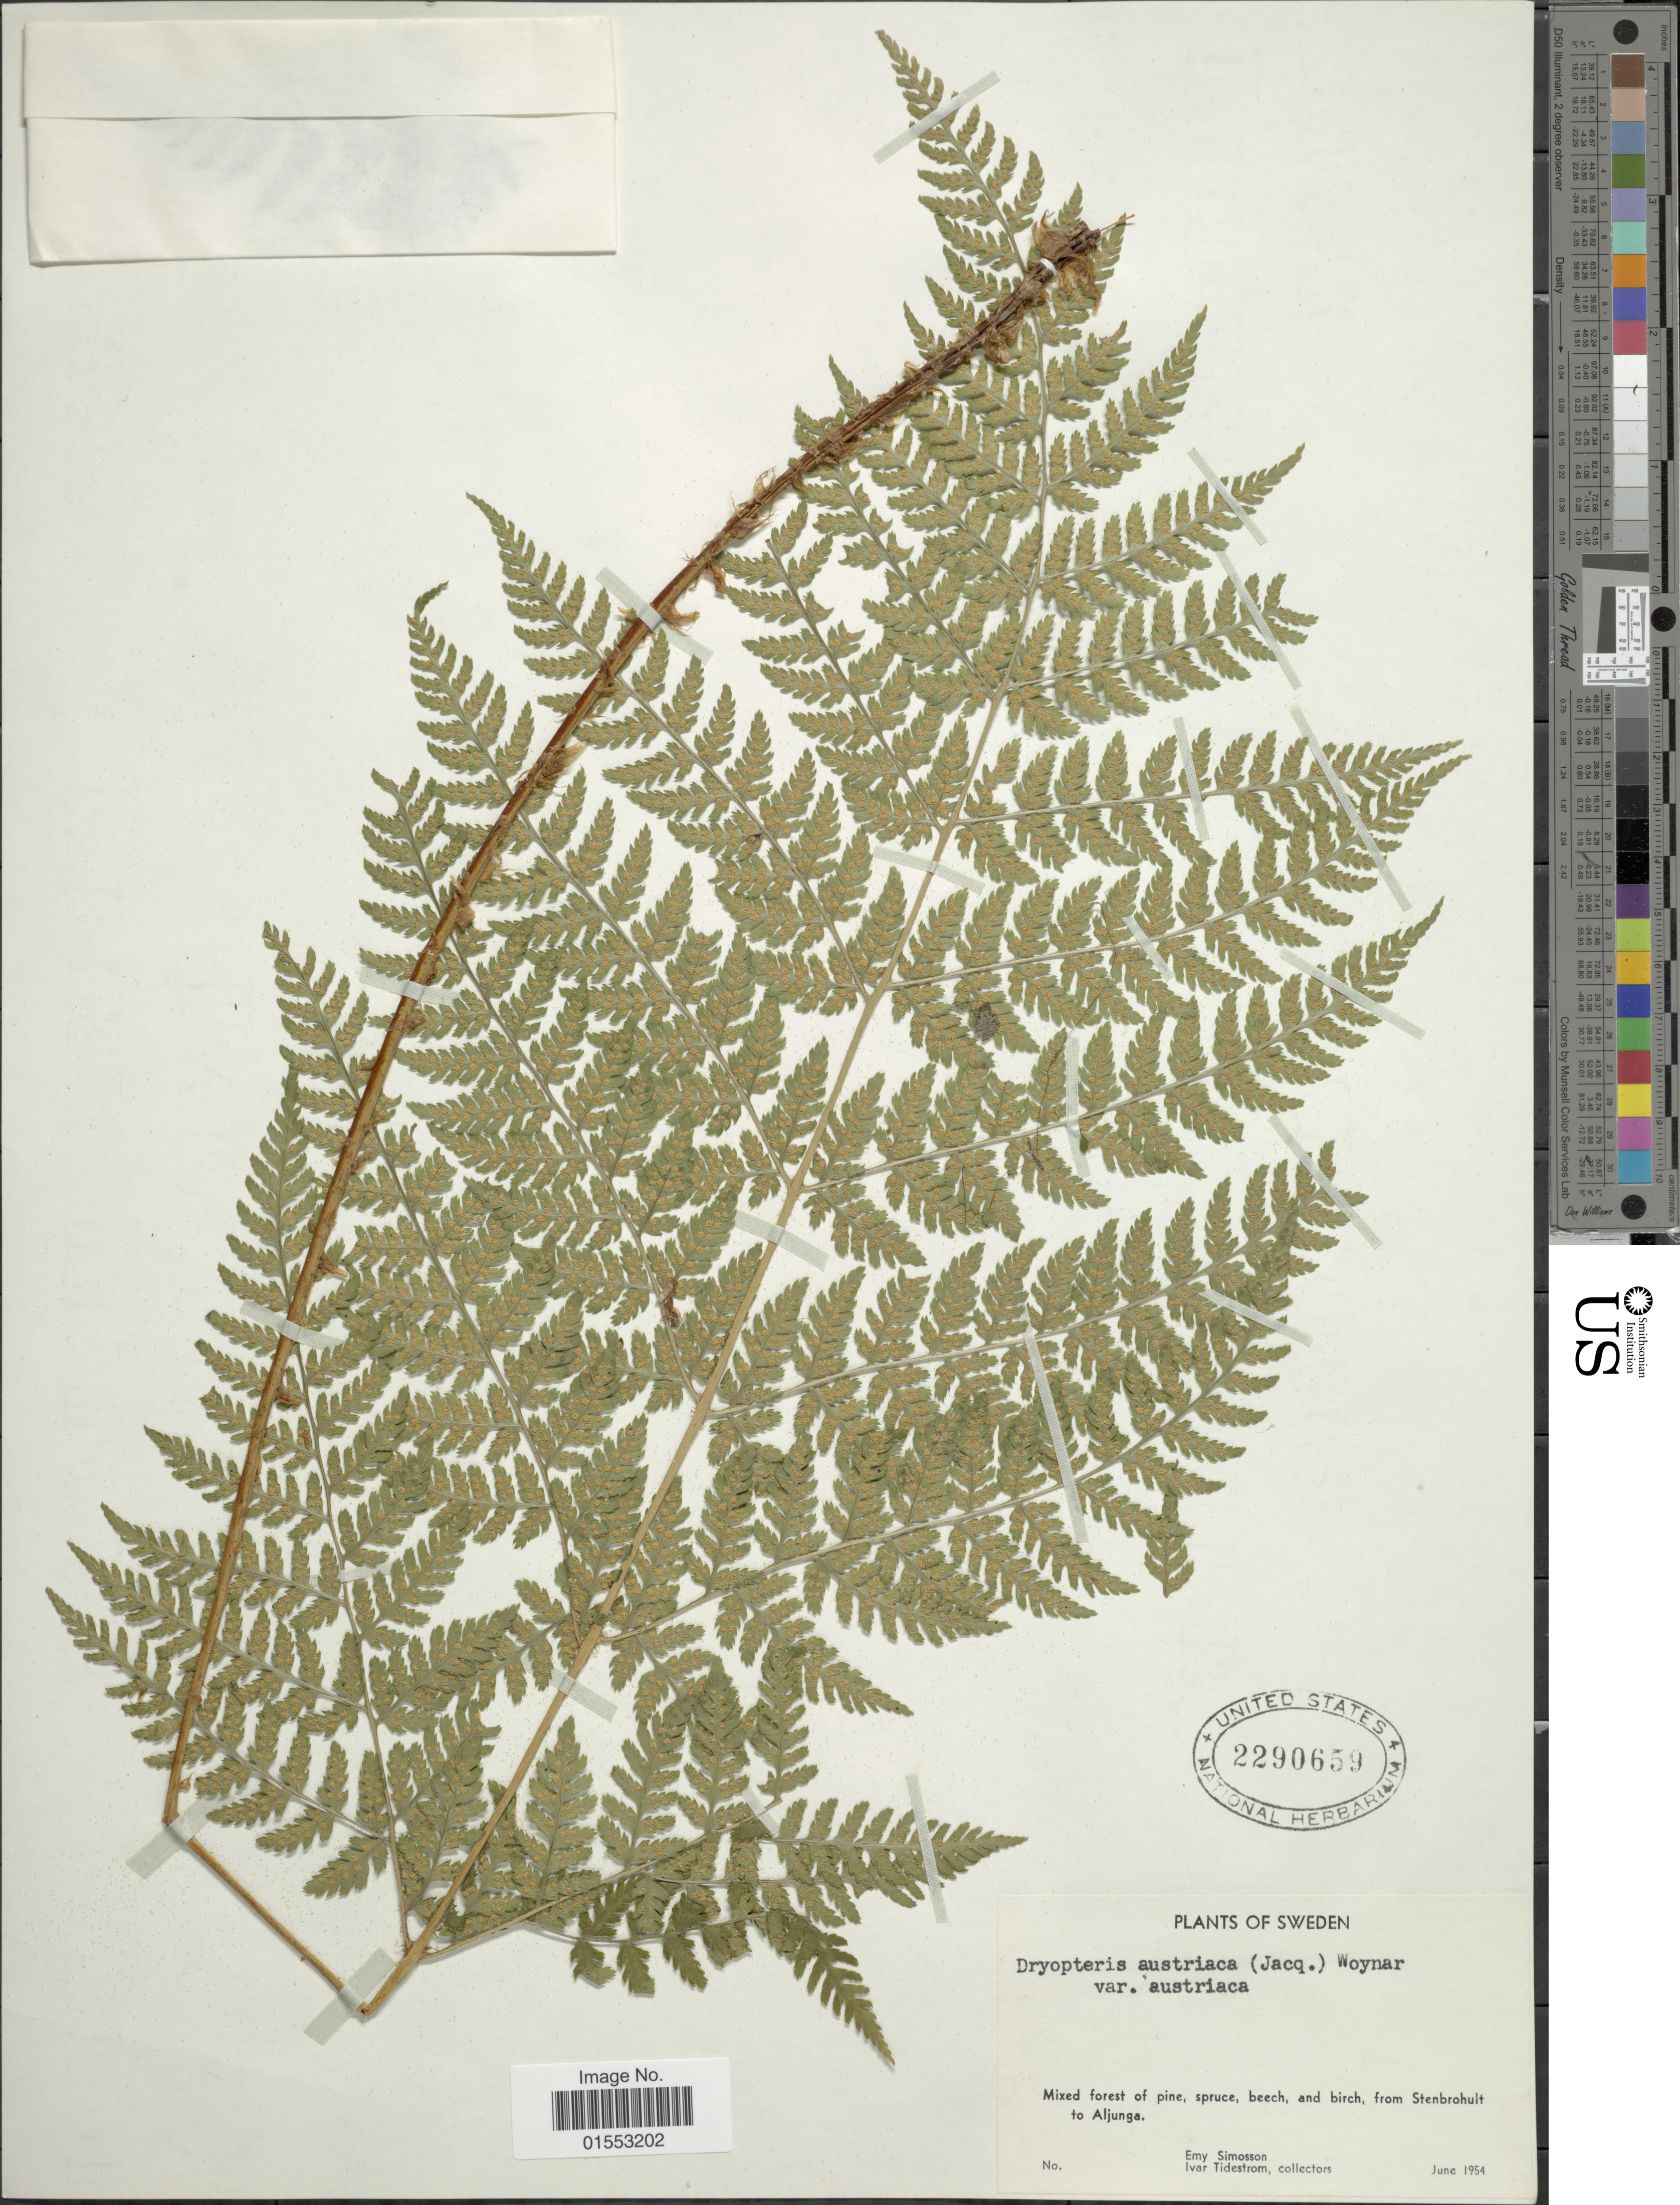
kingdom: Plantae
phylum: Tracheophyta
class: Polypodiopsida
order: Polypodiales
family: Dryopteridaceae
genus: Dryopteris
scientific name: Dryopteris dilatata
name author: (Hoffm.) A. Gray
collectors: E. Simosson & I. F. Tidestrom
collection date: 1954-06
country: Sweden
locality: Mixed forest of pine, spruce , beech, and birch, from Stenbrohult, to Aljunga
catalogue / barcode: US 2290659